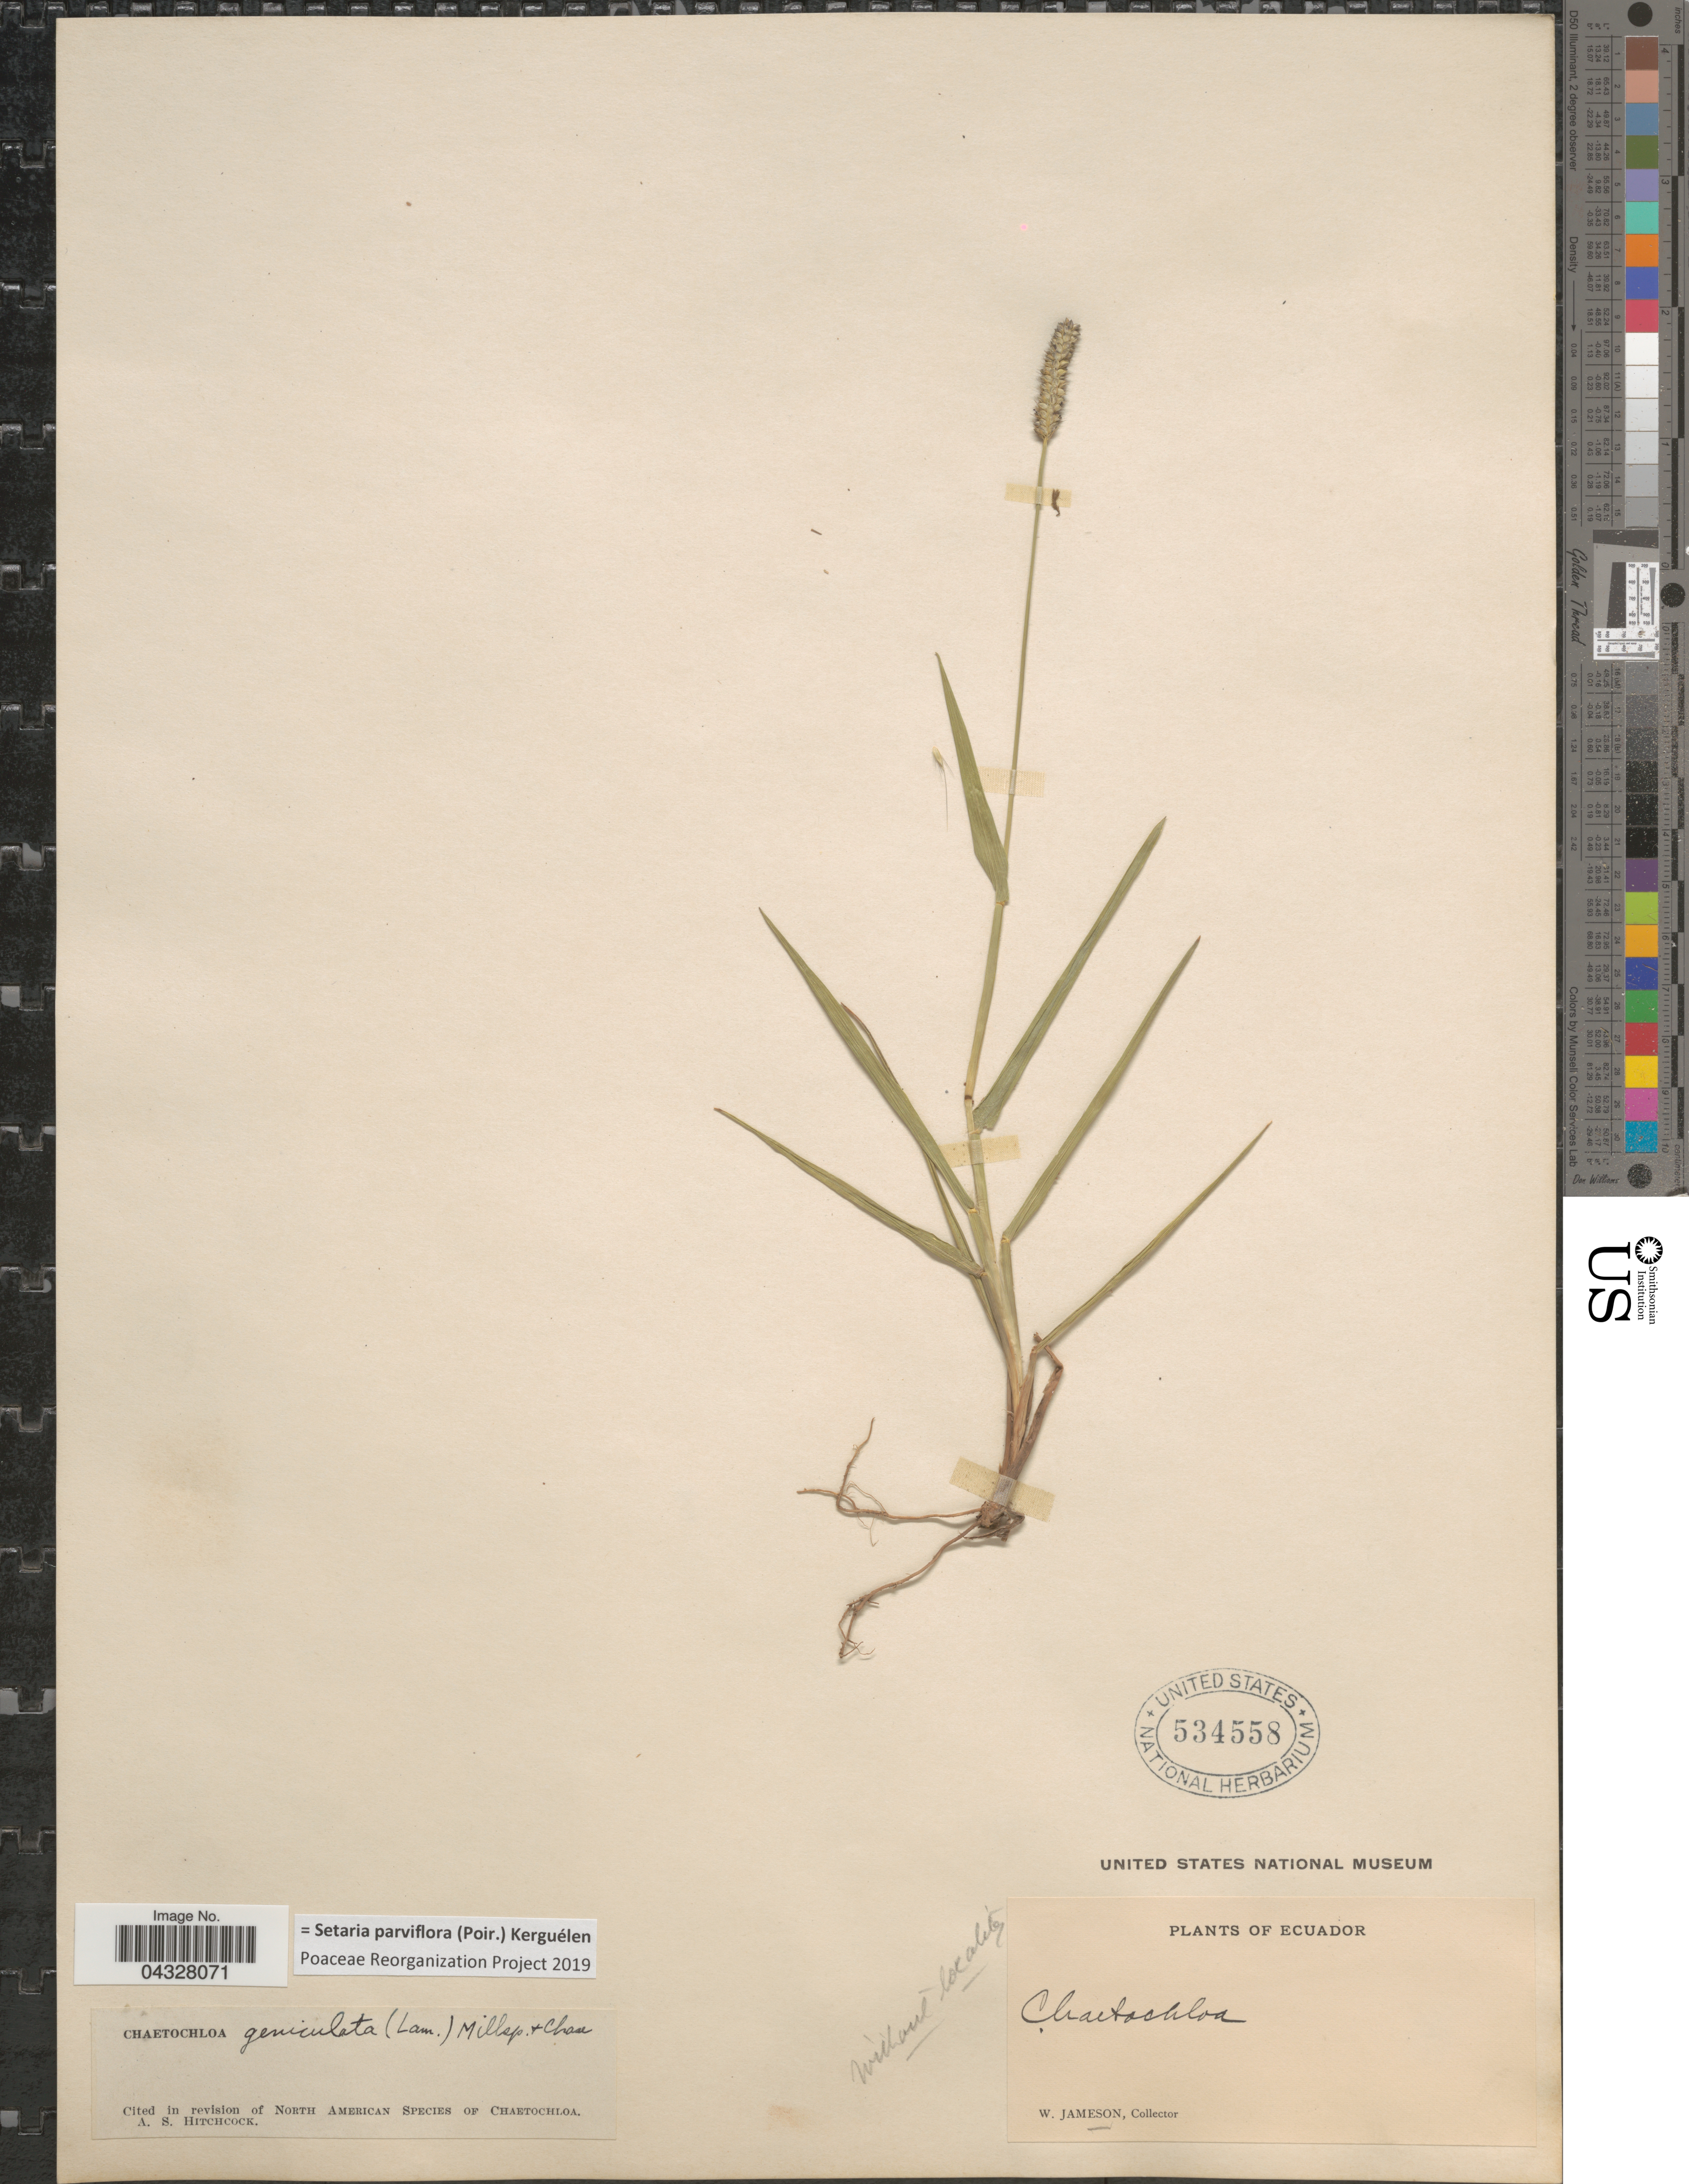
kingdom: Plantae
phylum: Tracheophyta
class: Liliopsida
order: Poales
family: Poaceae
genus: Setaria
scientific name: Setaria parviflora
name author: (Poir.) Kerguélen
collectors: W. Jameson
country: Ecuador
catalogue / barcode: US 534558